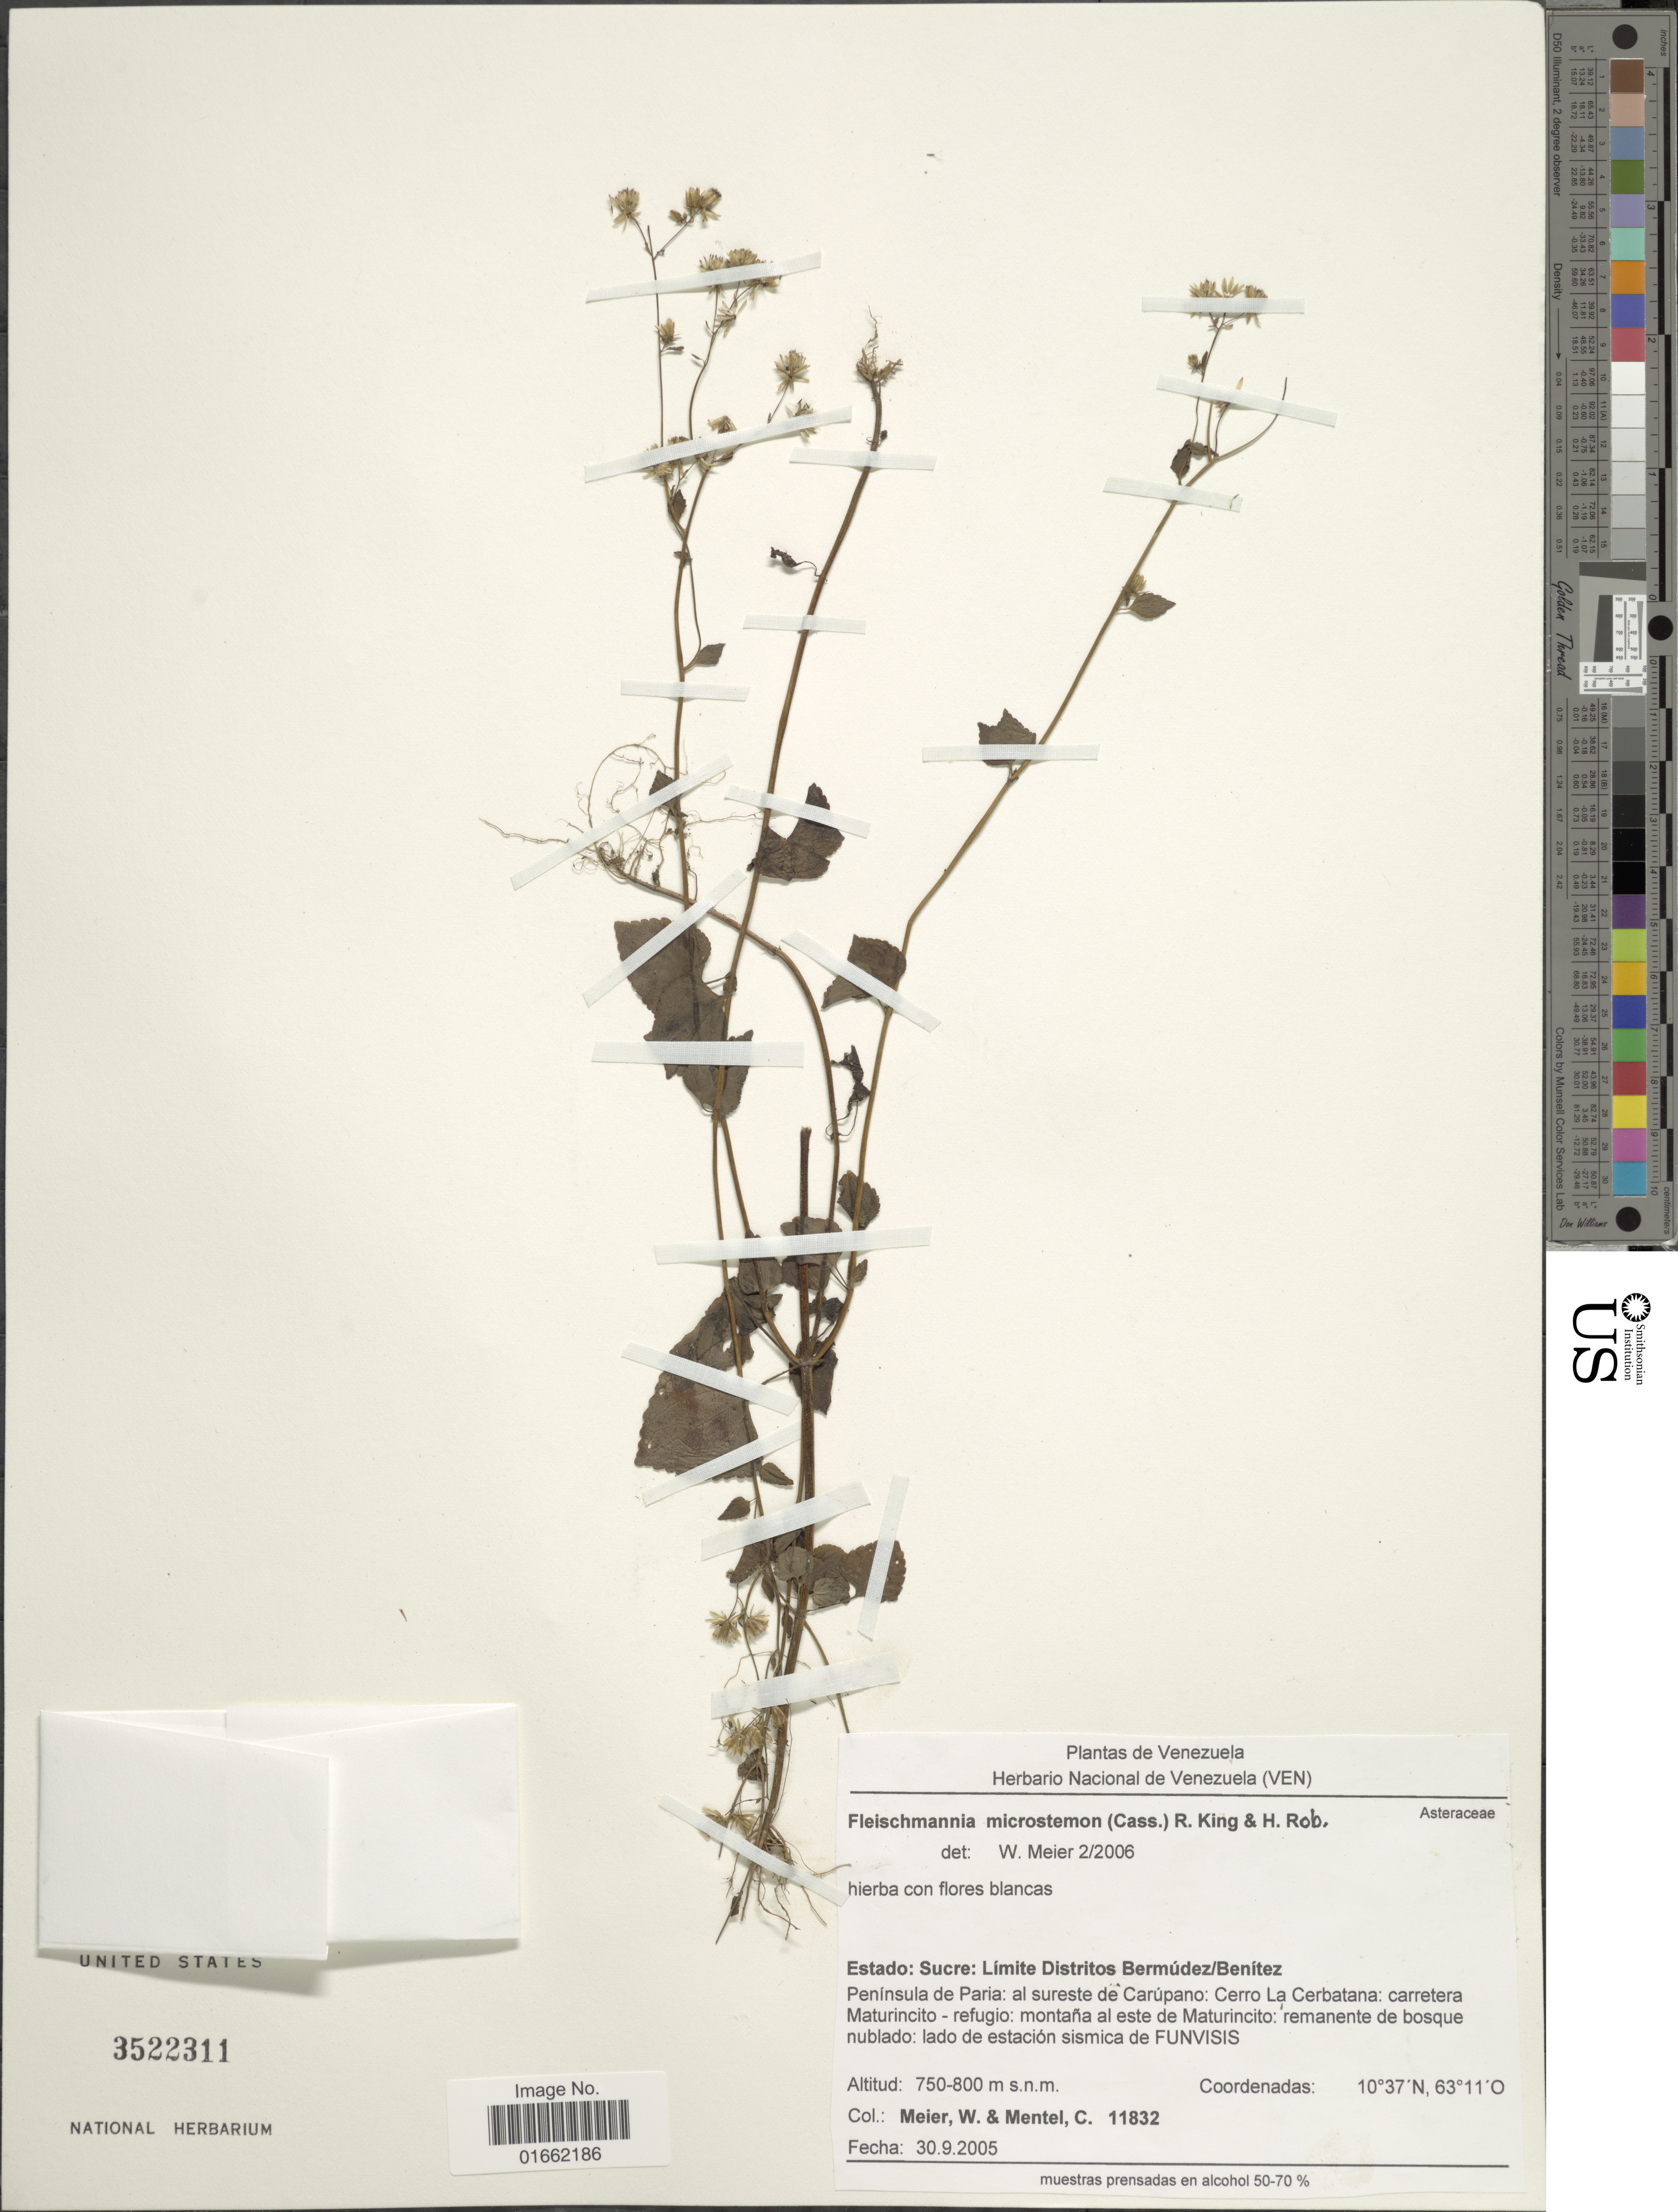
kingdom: Plantae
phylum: Tracheophyta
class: Magnoliopsida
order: Asterales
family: Asteraceae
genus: Fleischmannia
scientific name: Fleischmannia microstemon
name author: (Cass.) R.M. King & H. Rob.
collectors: W. Meier & C. Mentel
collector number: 11832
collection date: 2005-09-30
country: Venezuela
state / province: Sucre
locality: Estado: Sucre: Límite Distritos Bermúdez/Benítez. Peninsula de Paria: al sureste de Carupano: Cerro La Cerbatana: carretera Maturincito - refugio: montaña al este de Maturincito: remanente de bosque nublado: lado de estación sismica de FUNVISIS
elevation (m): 750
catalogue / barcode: US 3522311